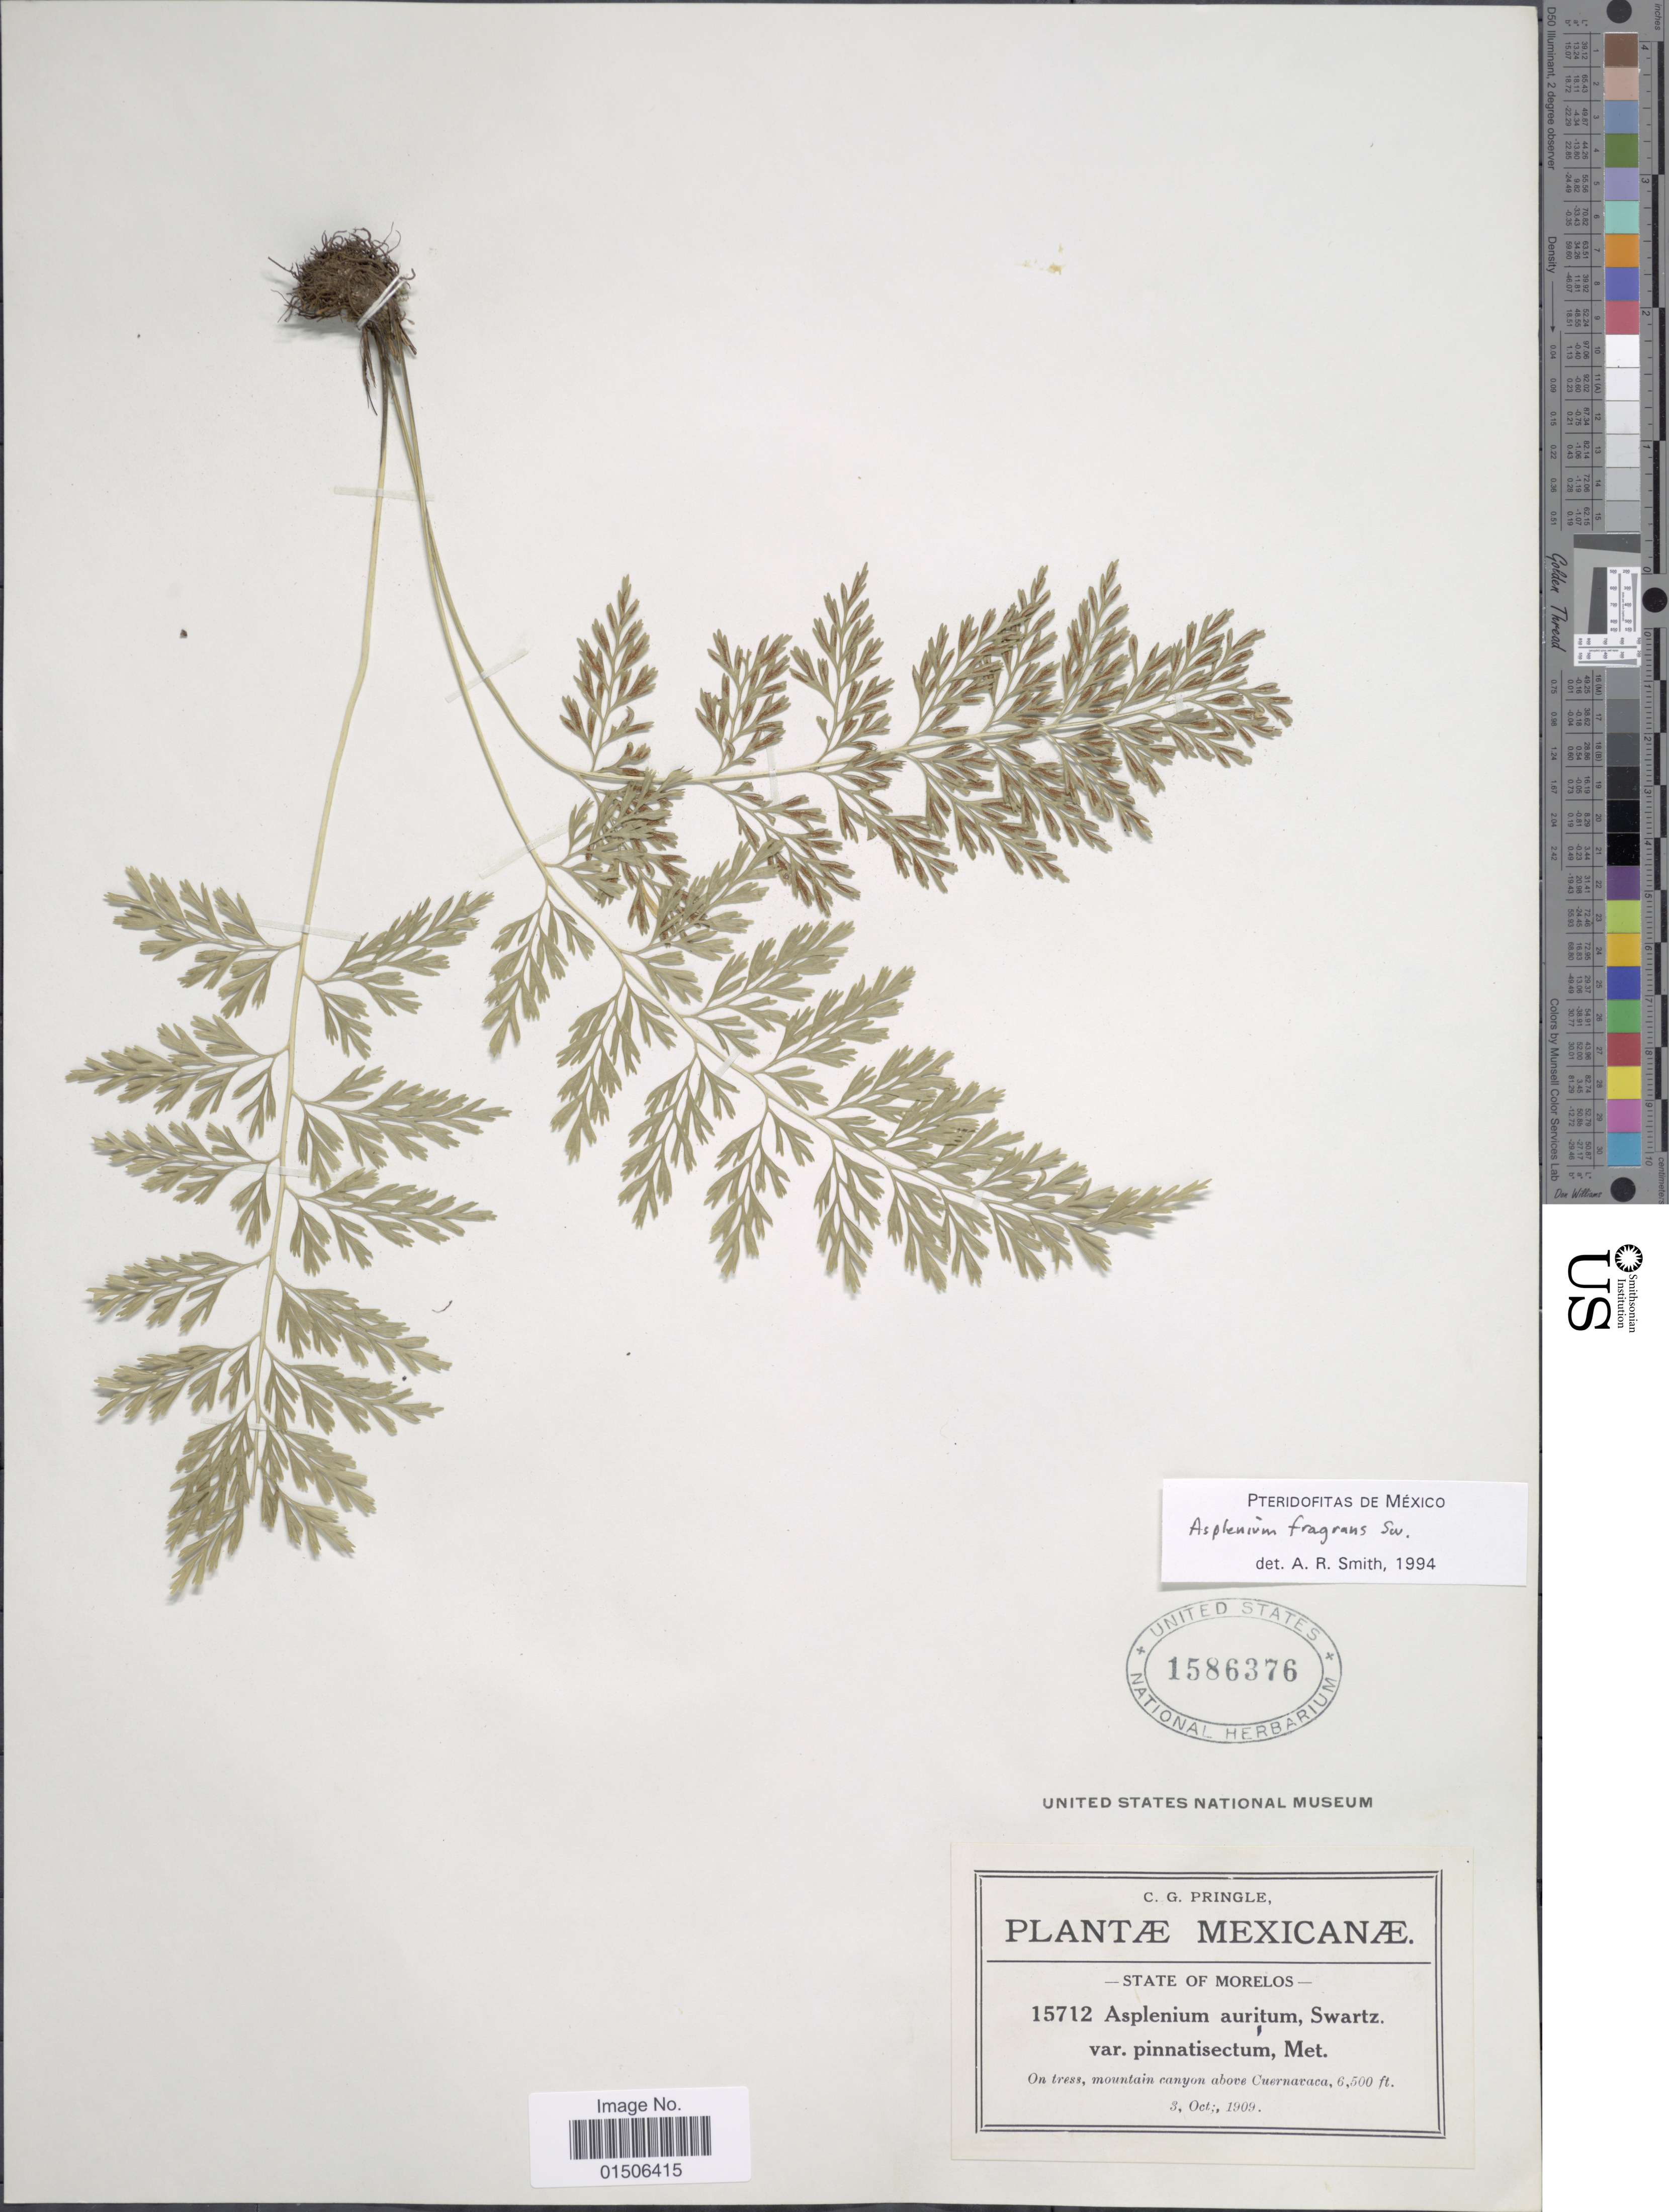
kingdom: Plantae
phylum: Tracheophyta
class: Polypodiopsida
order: Polypodiales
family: Aspleniaceae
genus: Asplenium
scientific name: Asplenium fragrans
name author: Sw.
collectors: C. G. Pringle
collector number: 15712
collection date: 1909-10-03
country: Mexico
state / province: Morelos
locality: On tress, mountain canyon above Cuernavaca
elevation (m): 1981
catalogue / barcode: US 1586376